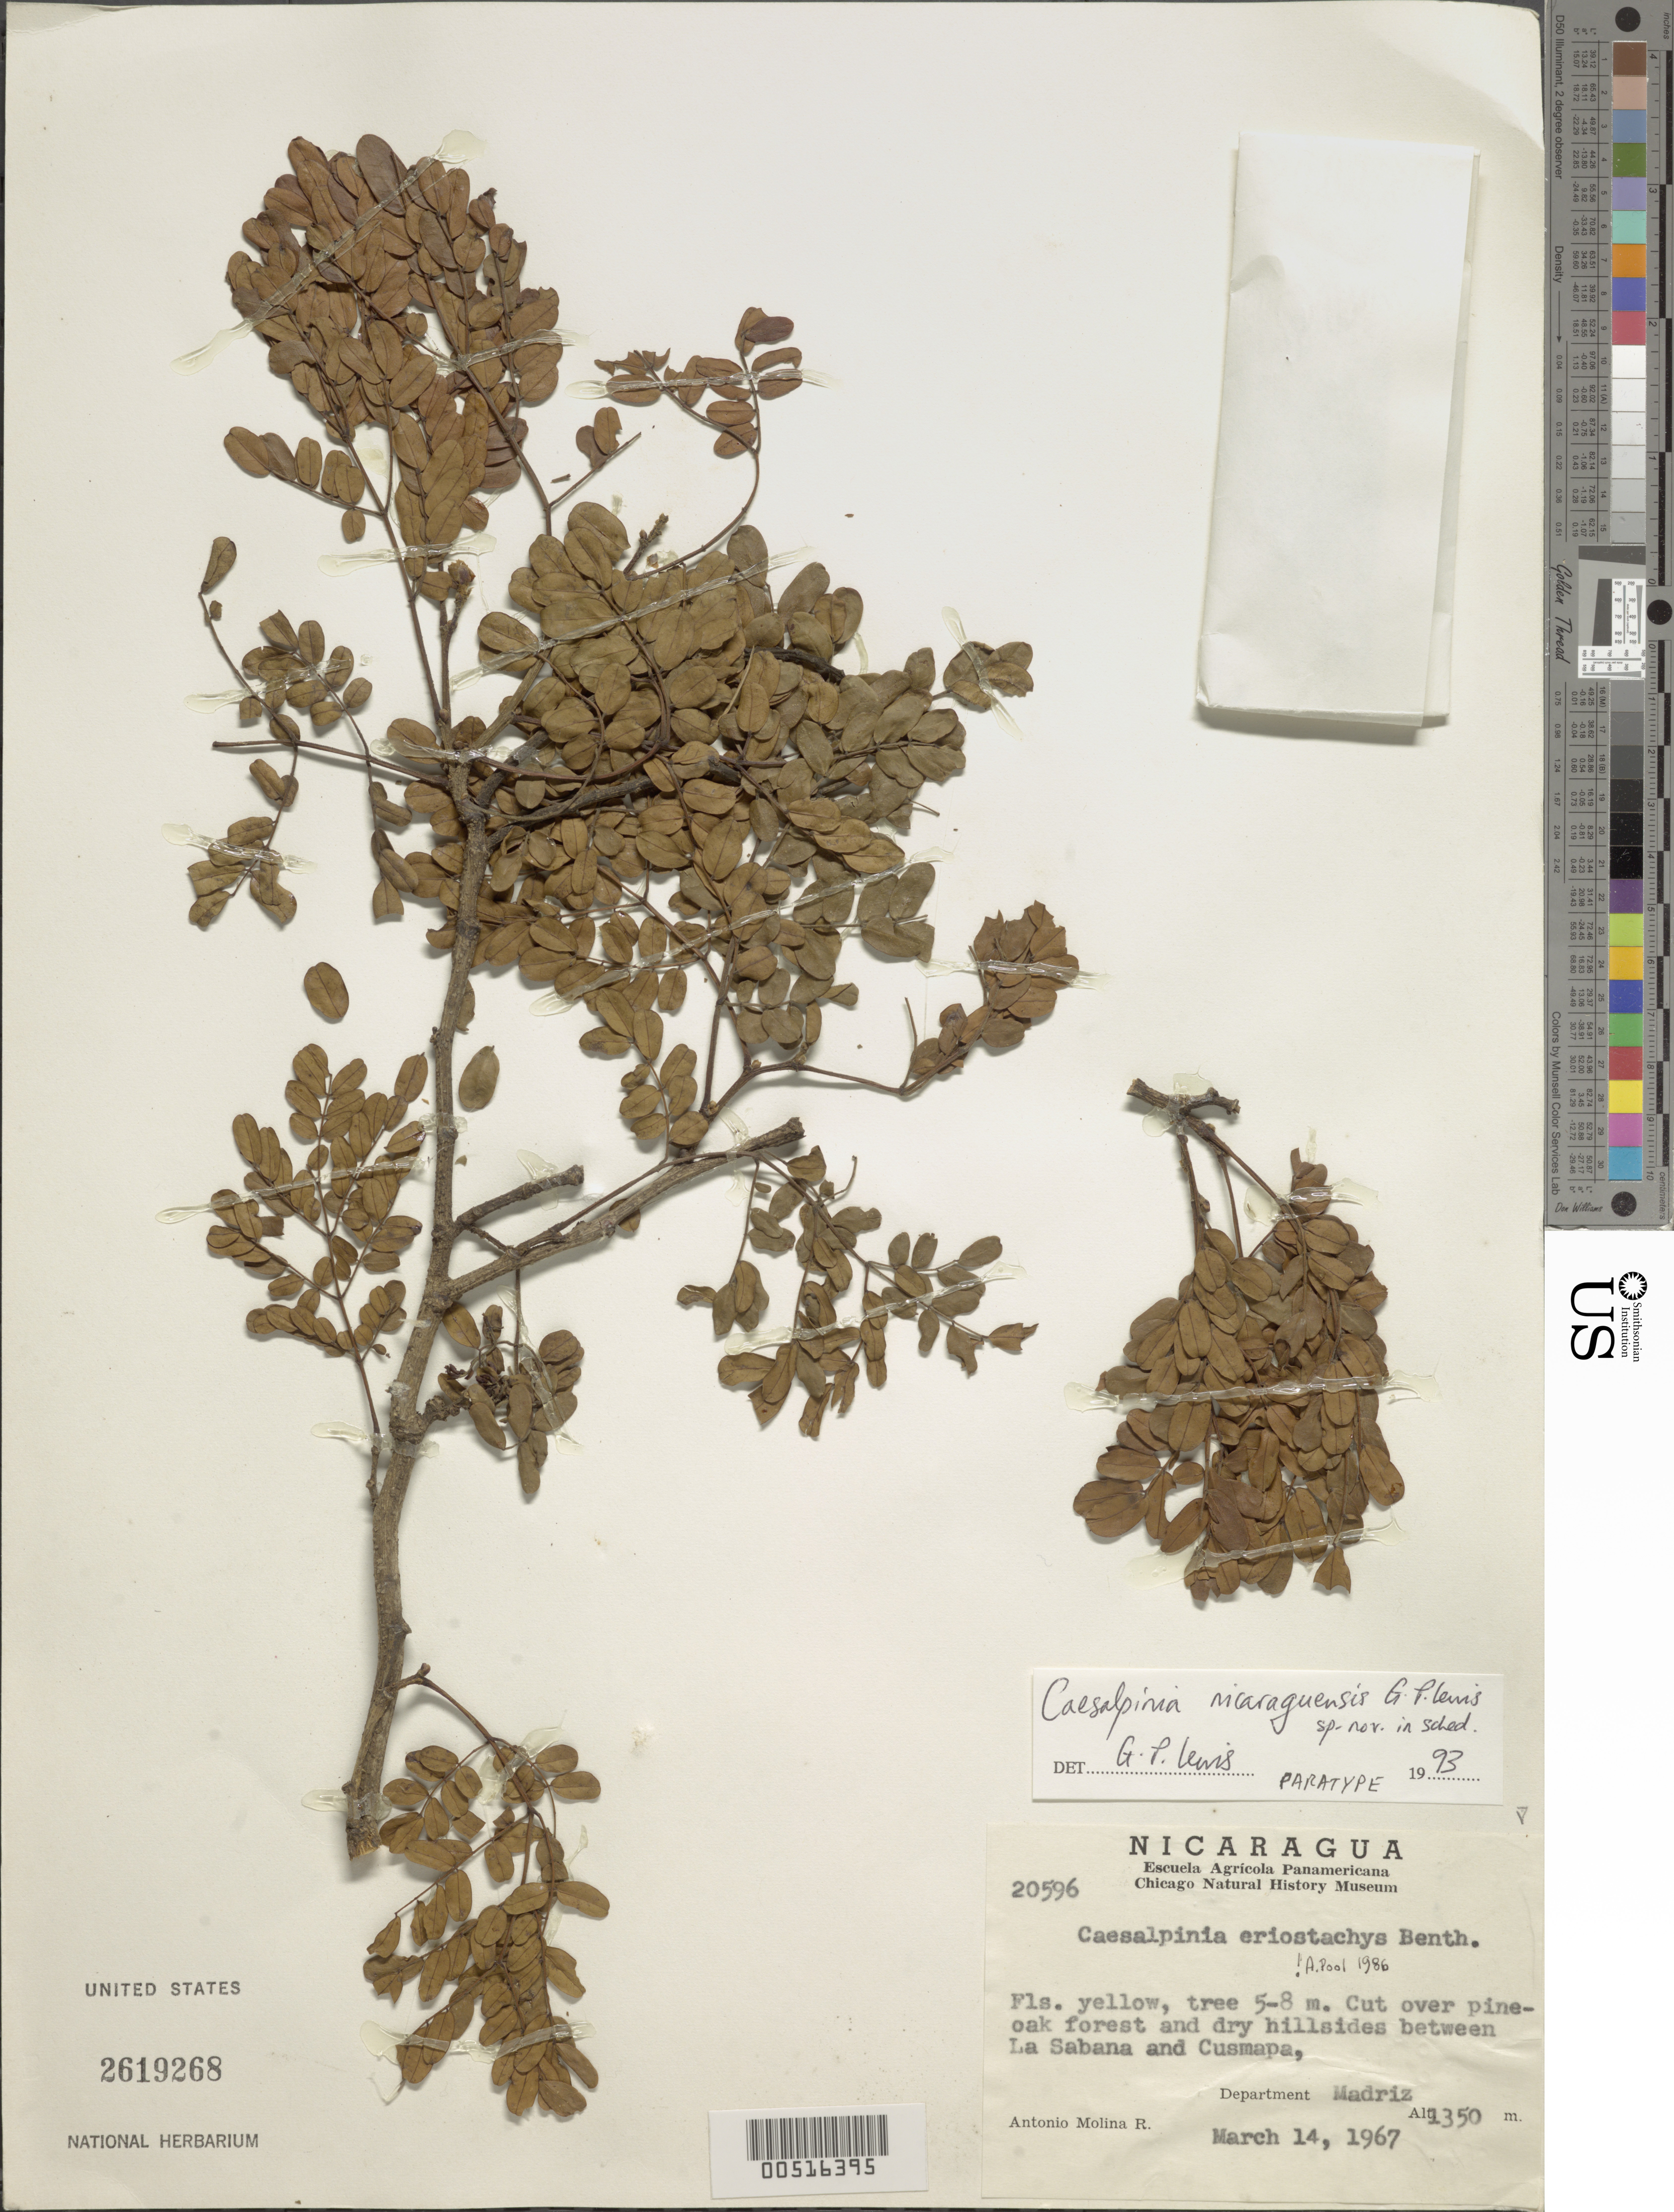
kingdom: Plantae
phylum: Tracheophyta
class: Magnoliopsida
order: Fabales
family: Fabaceae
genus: Erythrostemon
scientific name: Erythrostemon nicaraguensis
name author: (G.P. Lewis) Gagnon & G.P. Lewis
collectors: A. Molina R.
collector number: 20596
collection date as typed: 14 Mar 1967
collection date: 1967-03-14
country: Nicaragua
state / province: Madriz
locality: Between la sabana and cusmapa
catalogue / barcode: US 2619268